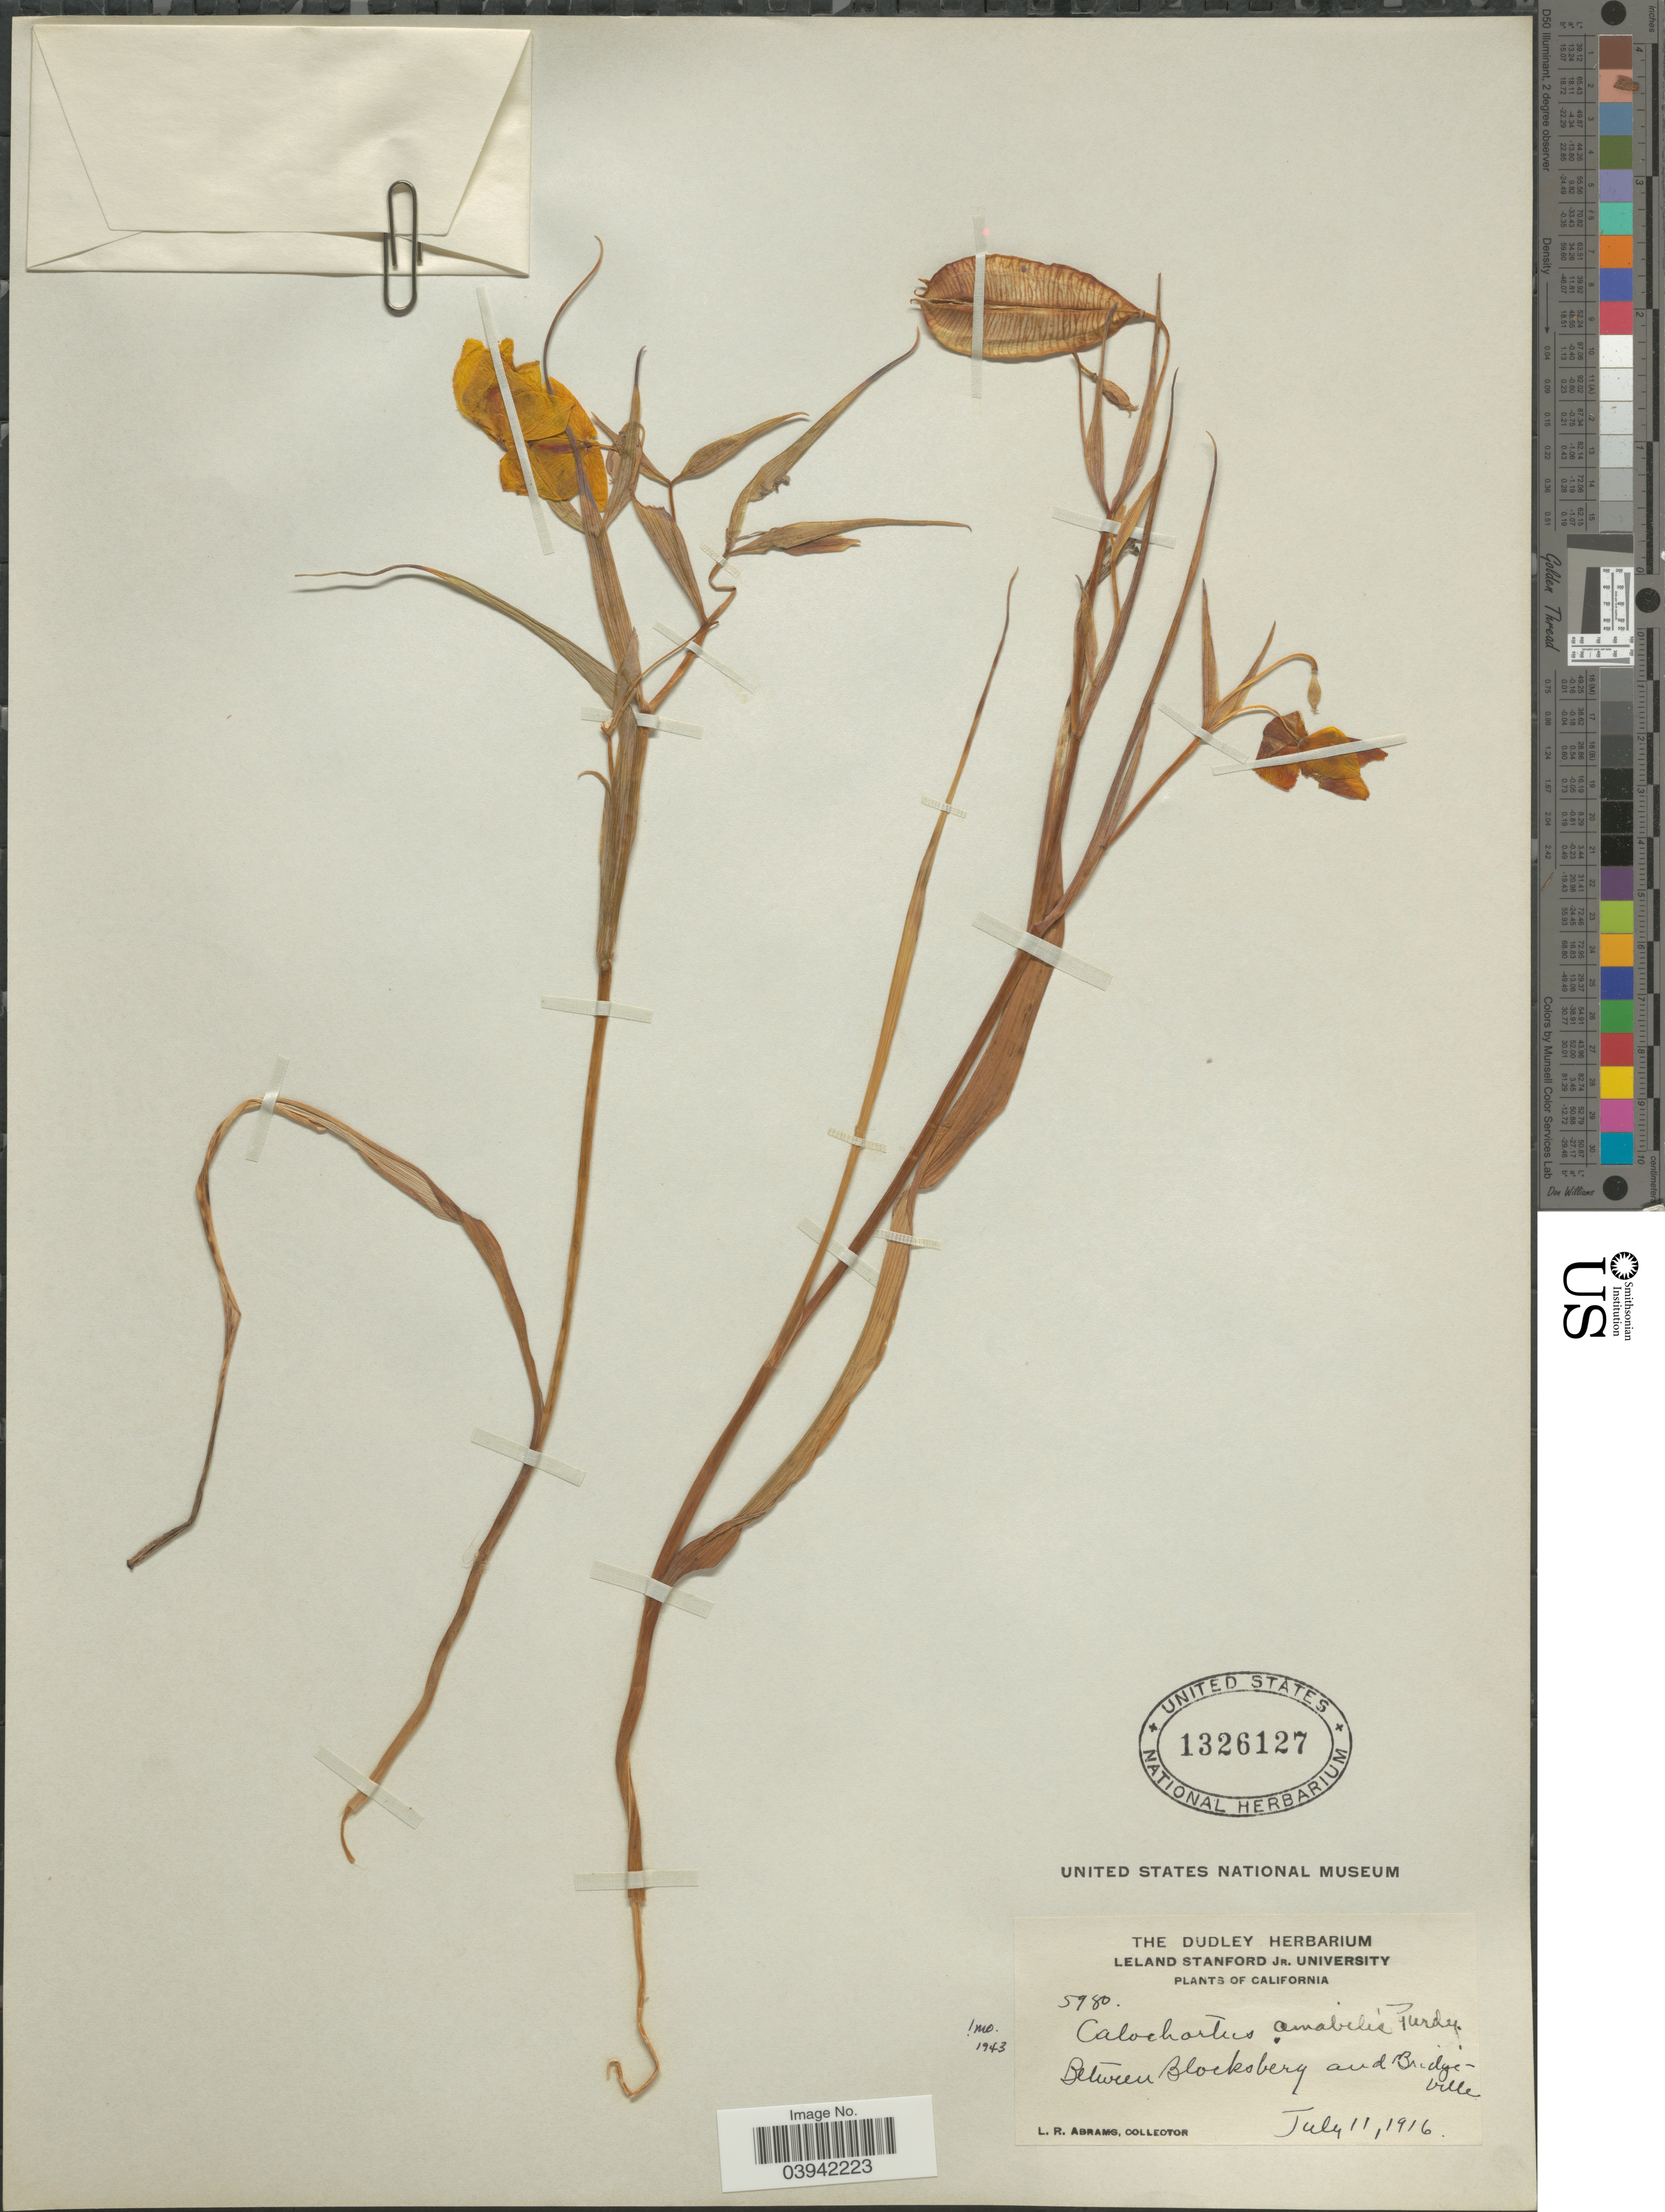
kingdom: Plantae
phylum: Tracheophyta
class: Liliopsida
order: Liliales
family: Liliaceae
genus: Calochortus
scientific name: Calochortus amabilis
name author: Purdy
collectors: L. Abrams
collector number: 5980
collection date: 1916-07-11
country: United States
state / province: California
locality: Between Blocksberg and Bridgeville.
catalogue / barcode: US 1326127